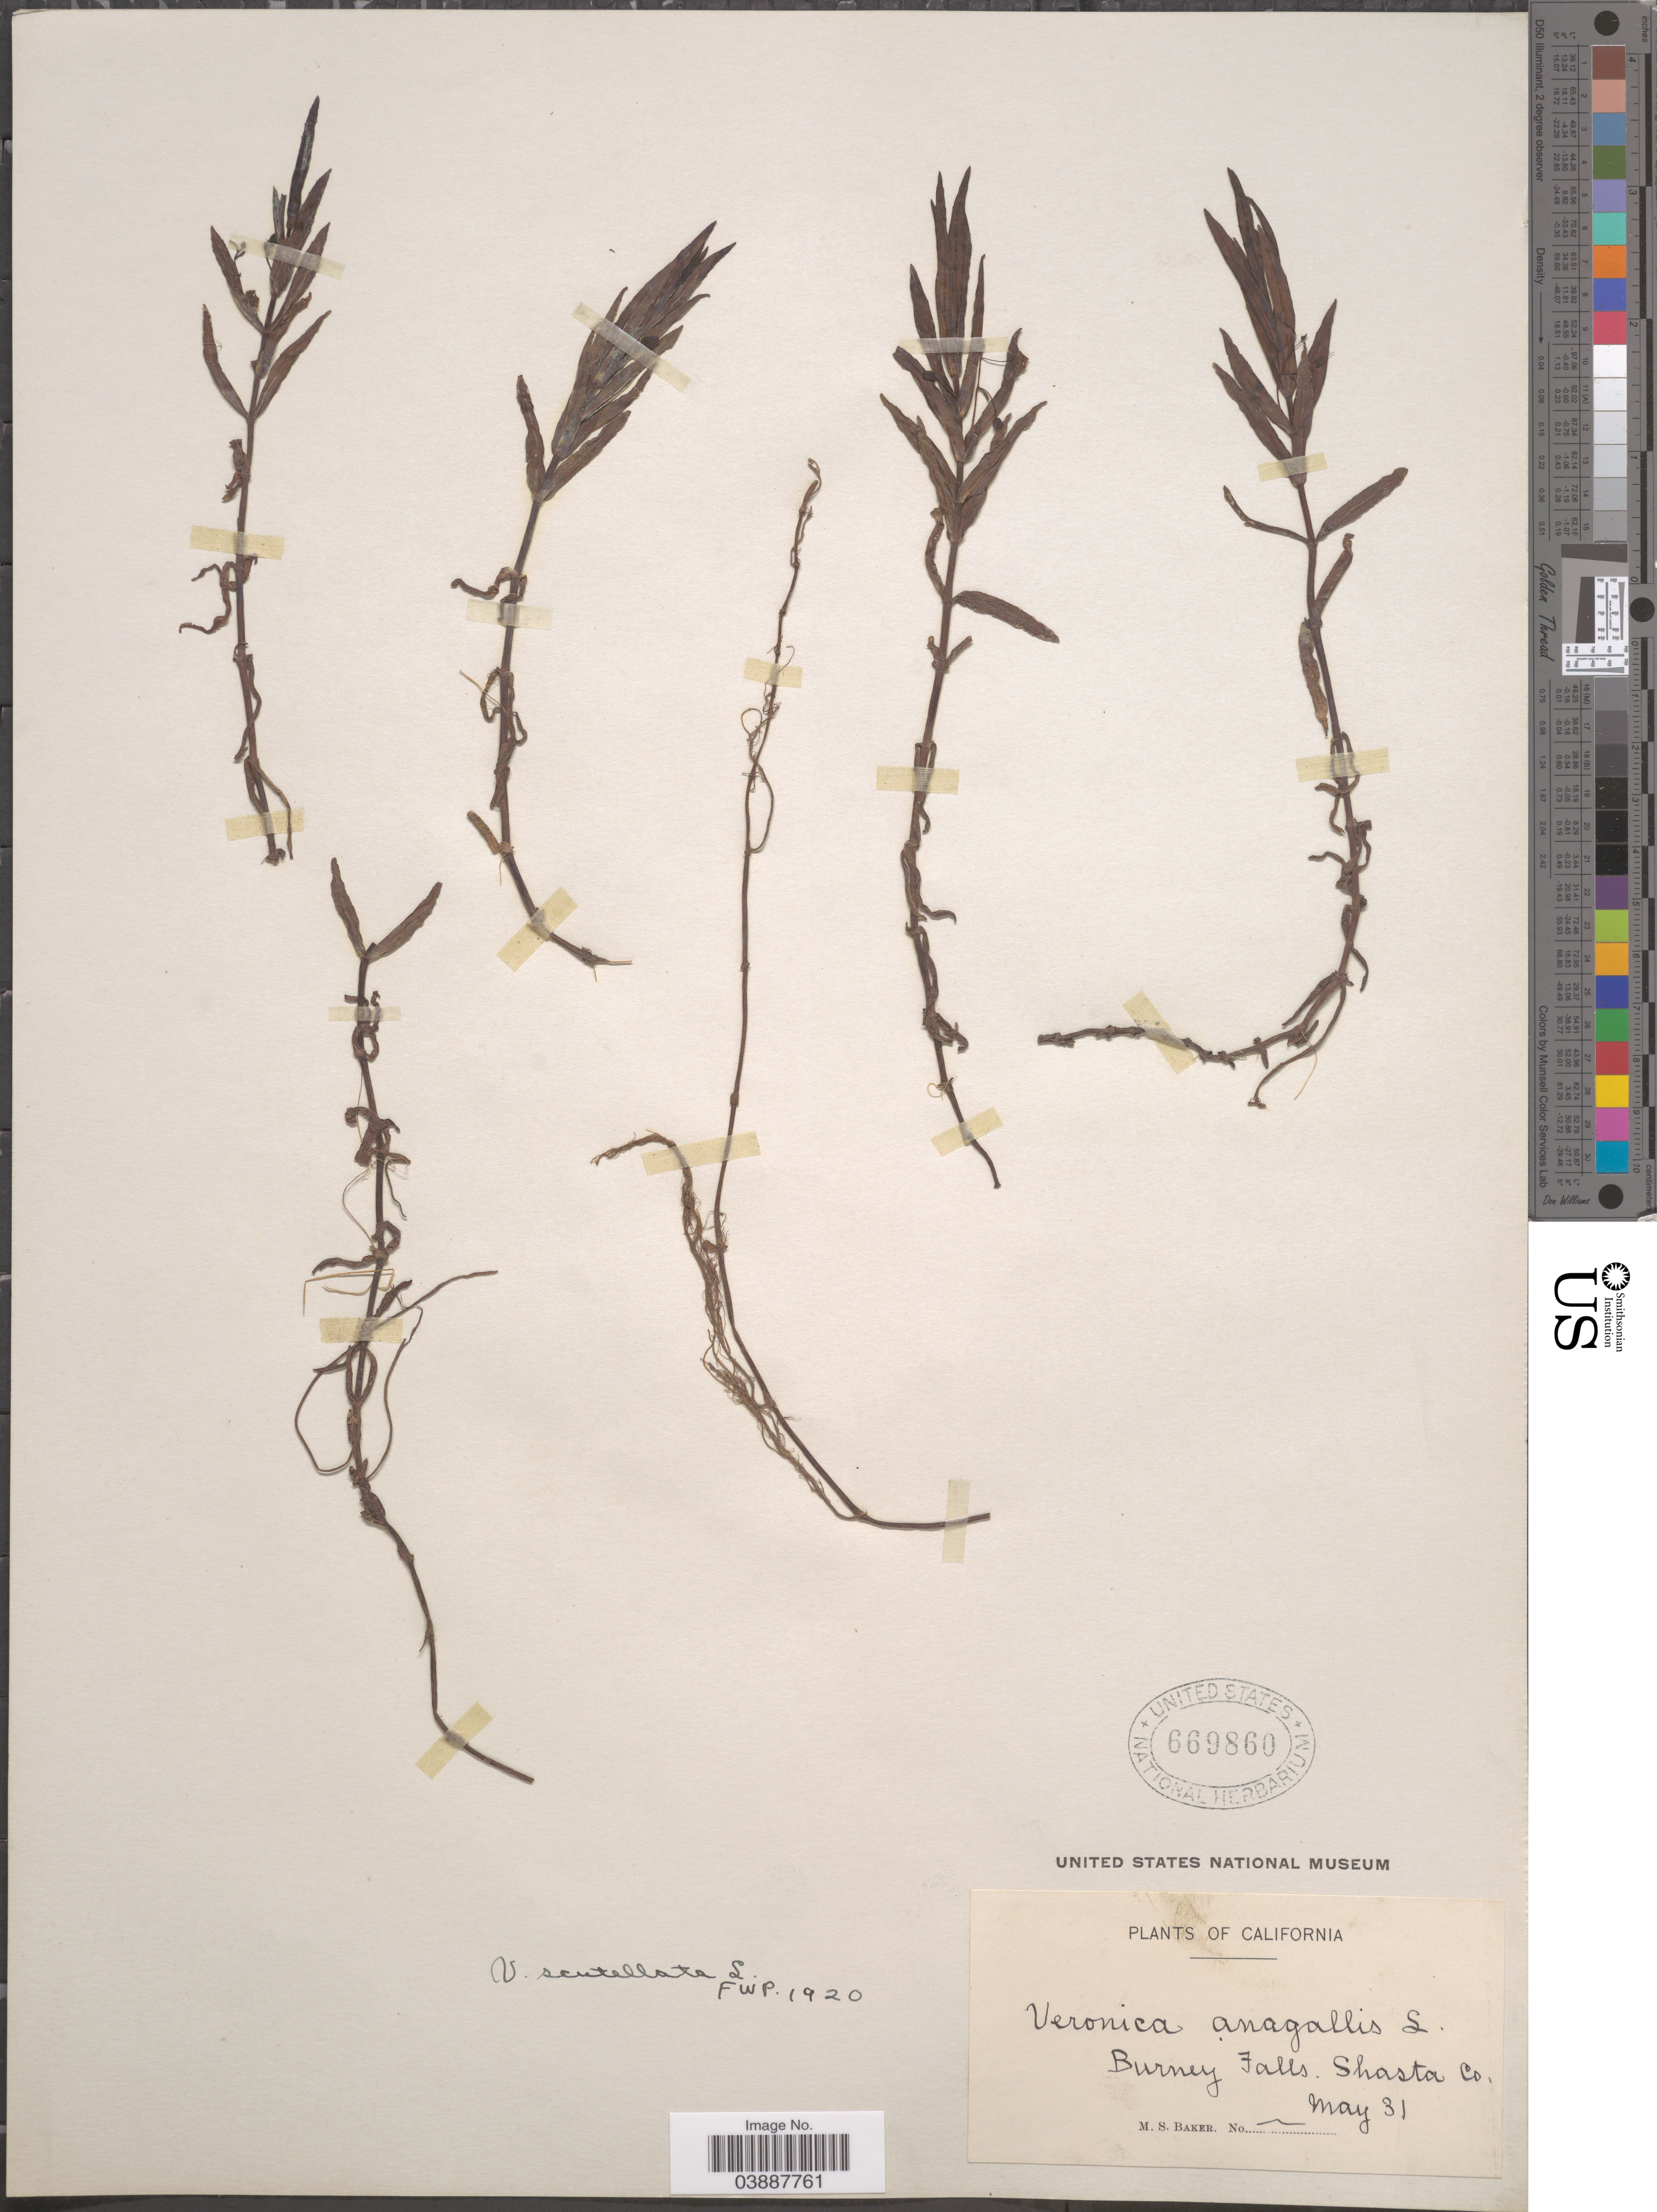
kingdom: Plantae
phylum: Tracheophyta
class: Magnoliopsida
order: Lamiales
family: Plantaginaceae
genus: Veronica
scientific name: Veronica scutellata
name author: L.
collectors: M. S. Baker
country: United States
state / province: California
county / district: Shasta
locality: Burney Falls. Shasta Co.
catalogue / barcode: US 669860